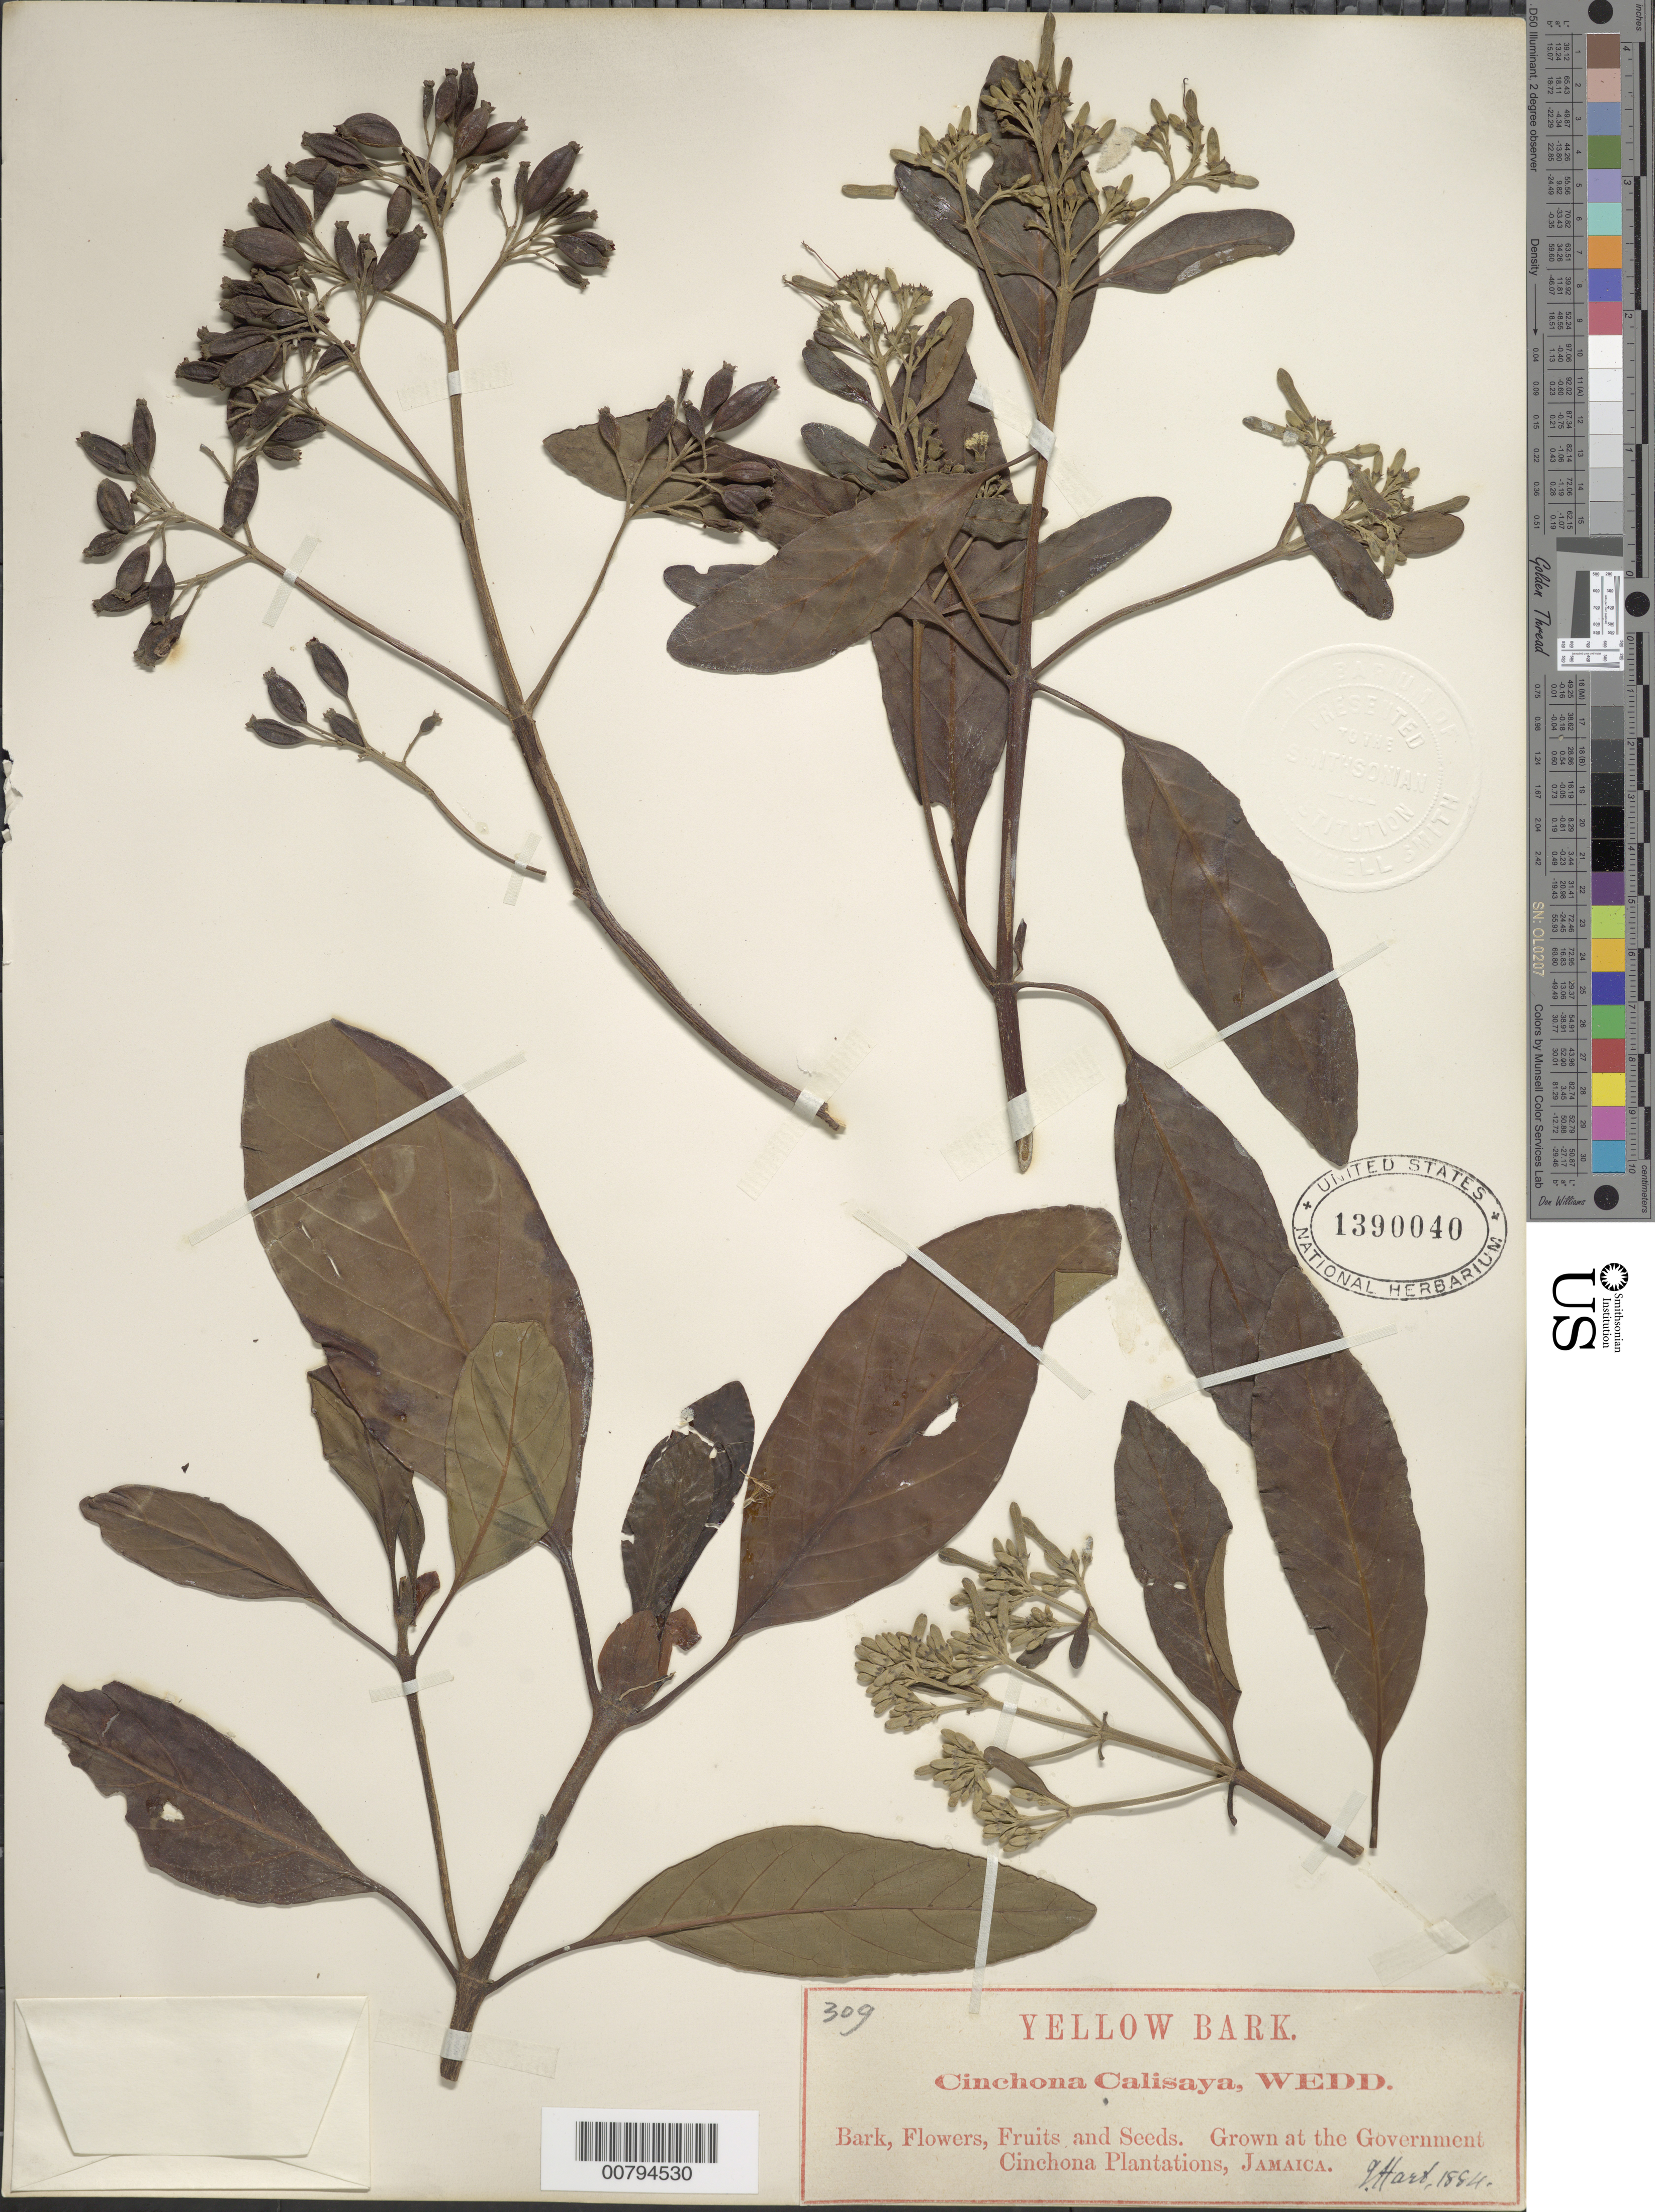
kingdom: Plantae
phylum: Tracheophyta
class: Magnoliopsida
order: Gentianales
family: Rubiaceae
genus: Cinchona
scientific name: Cinchona sp.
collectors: J. Hart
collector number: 309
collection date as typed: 1884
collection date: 1884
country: Jamaica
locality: Grown at the Government Cinchona Plantations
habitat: Plantation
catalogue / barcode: US 1390040